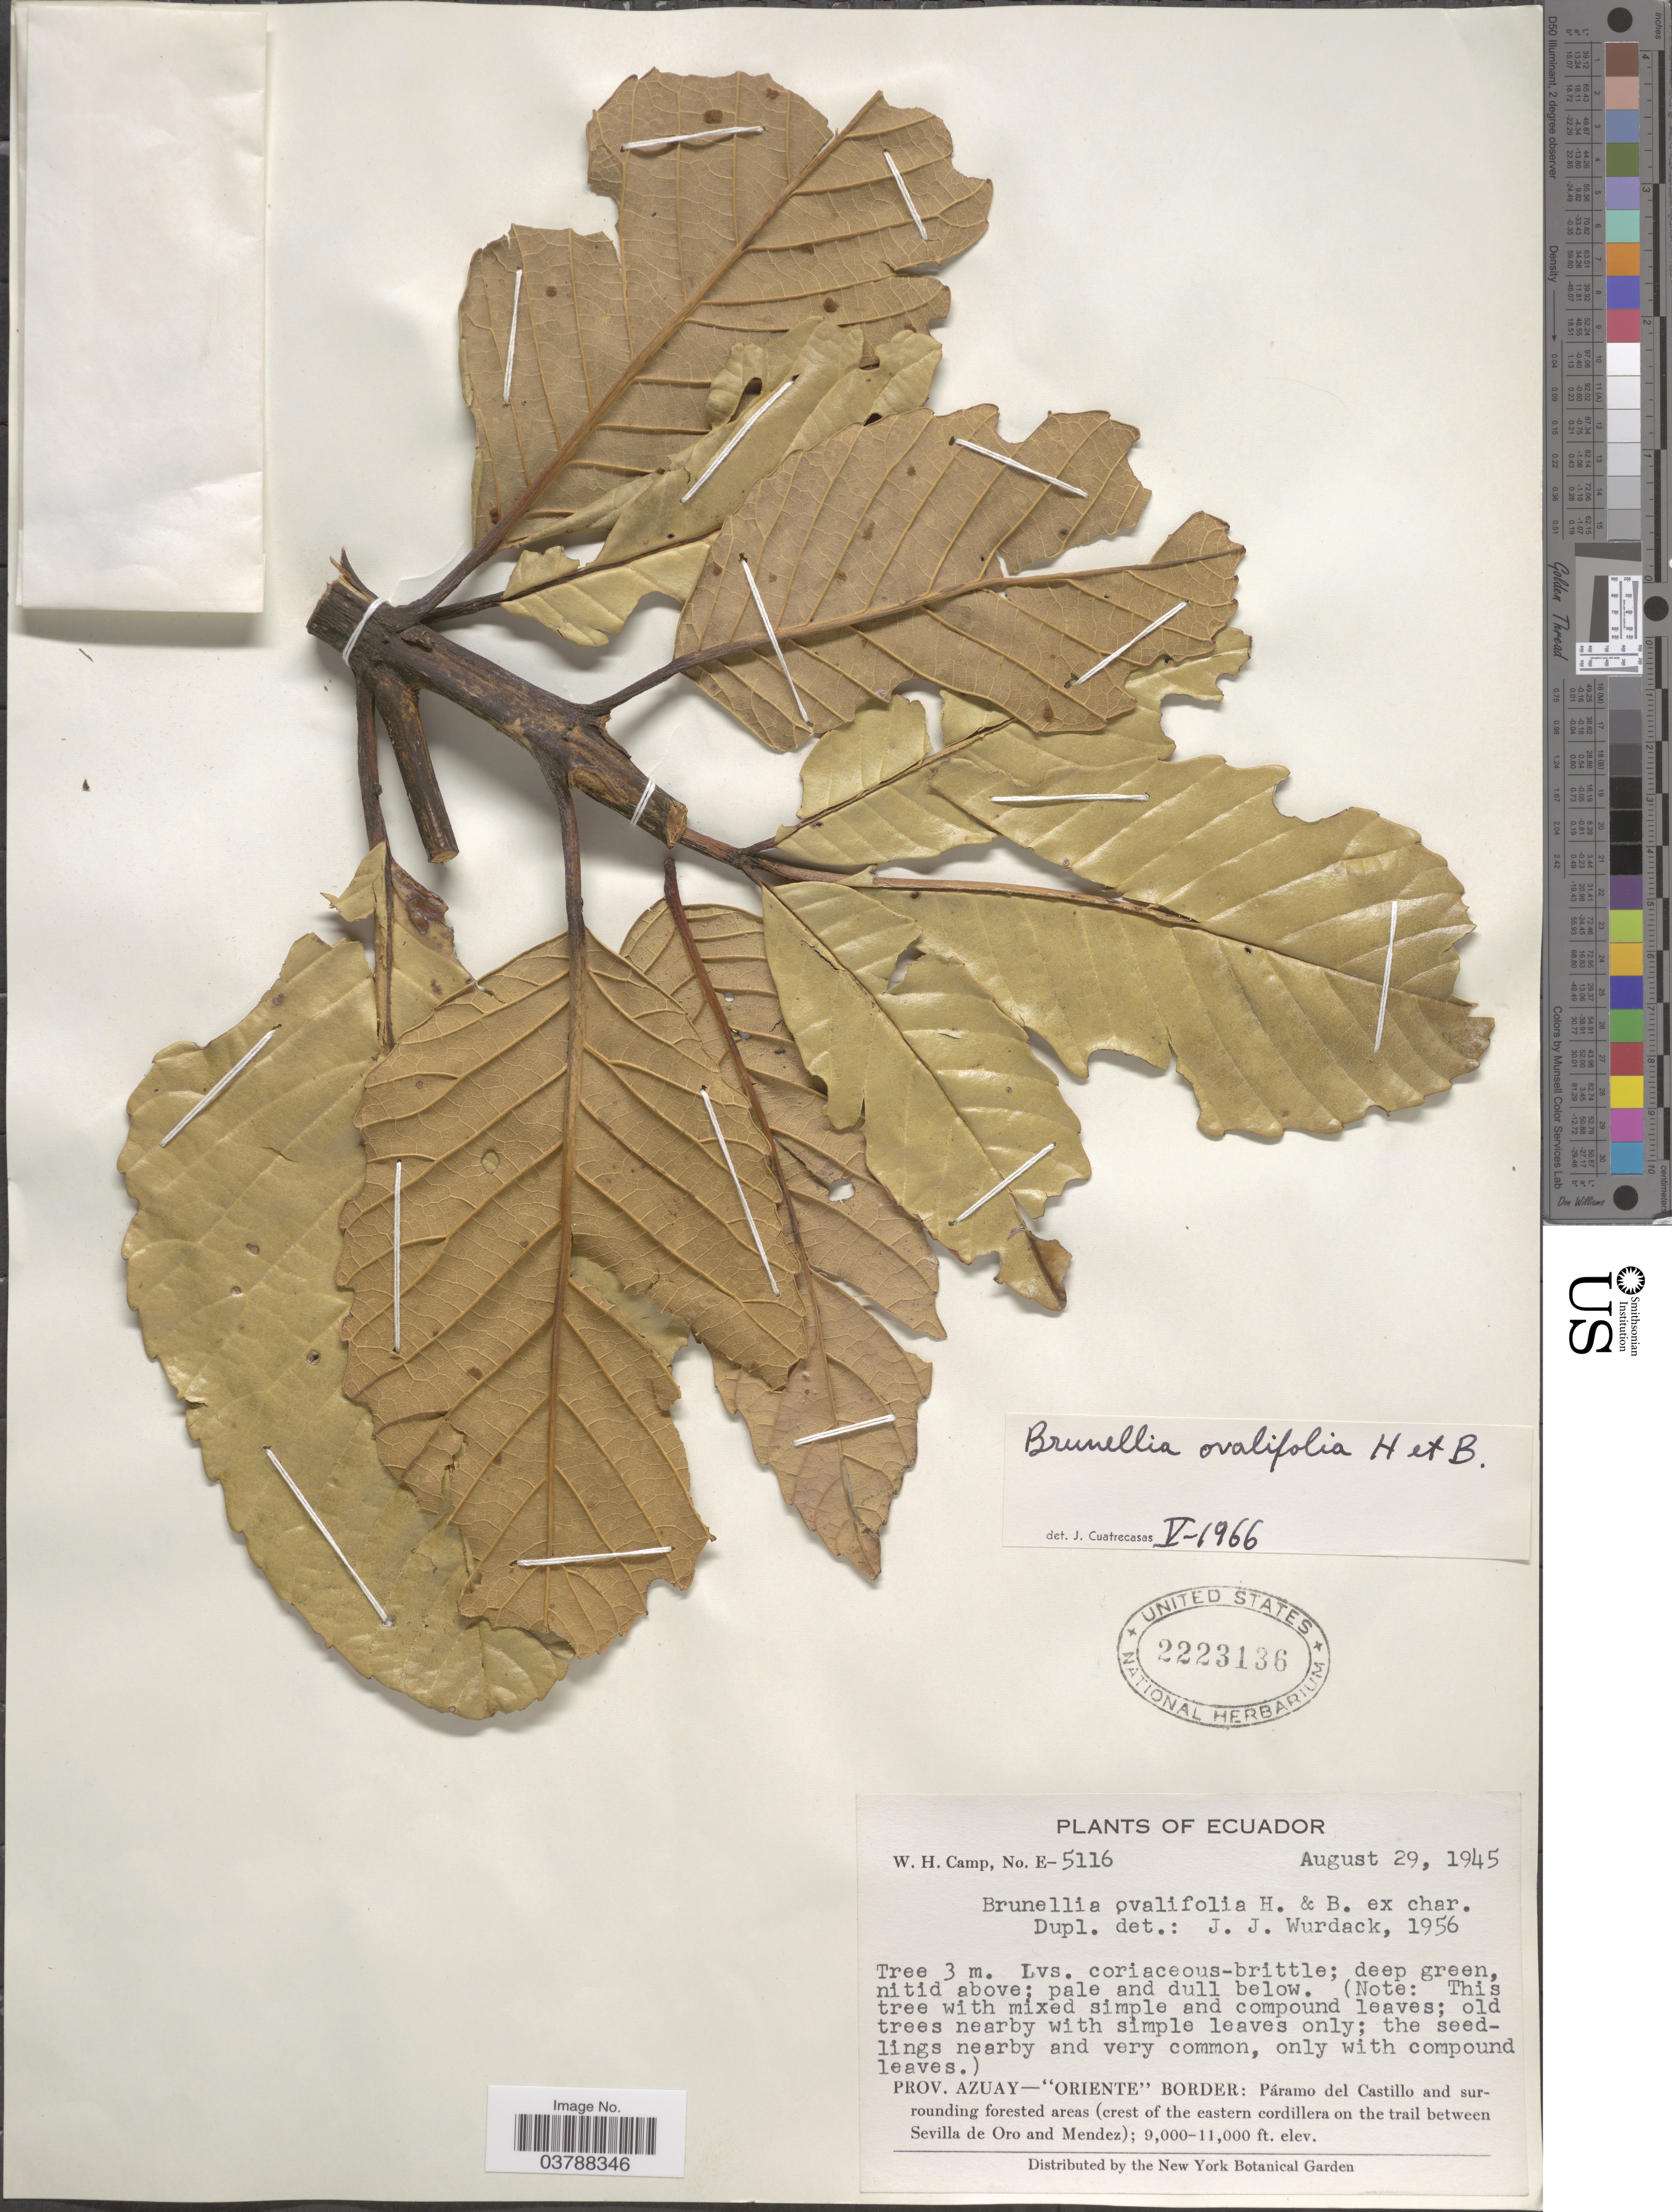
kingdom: Plantae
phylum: Tracheophyta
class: Magnoliopsida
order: Oxalidales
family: Brunelliaceae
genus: Brunellia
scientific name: Brunellia ovalifolia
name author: Bonpl.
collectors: W. H. Camp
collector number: E-5116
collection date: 1945-08-29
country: Ecuador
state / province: Azuay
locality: Oriente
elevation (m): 2743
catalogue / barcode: US 2223136